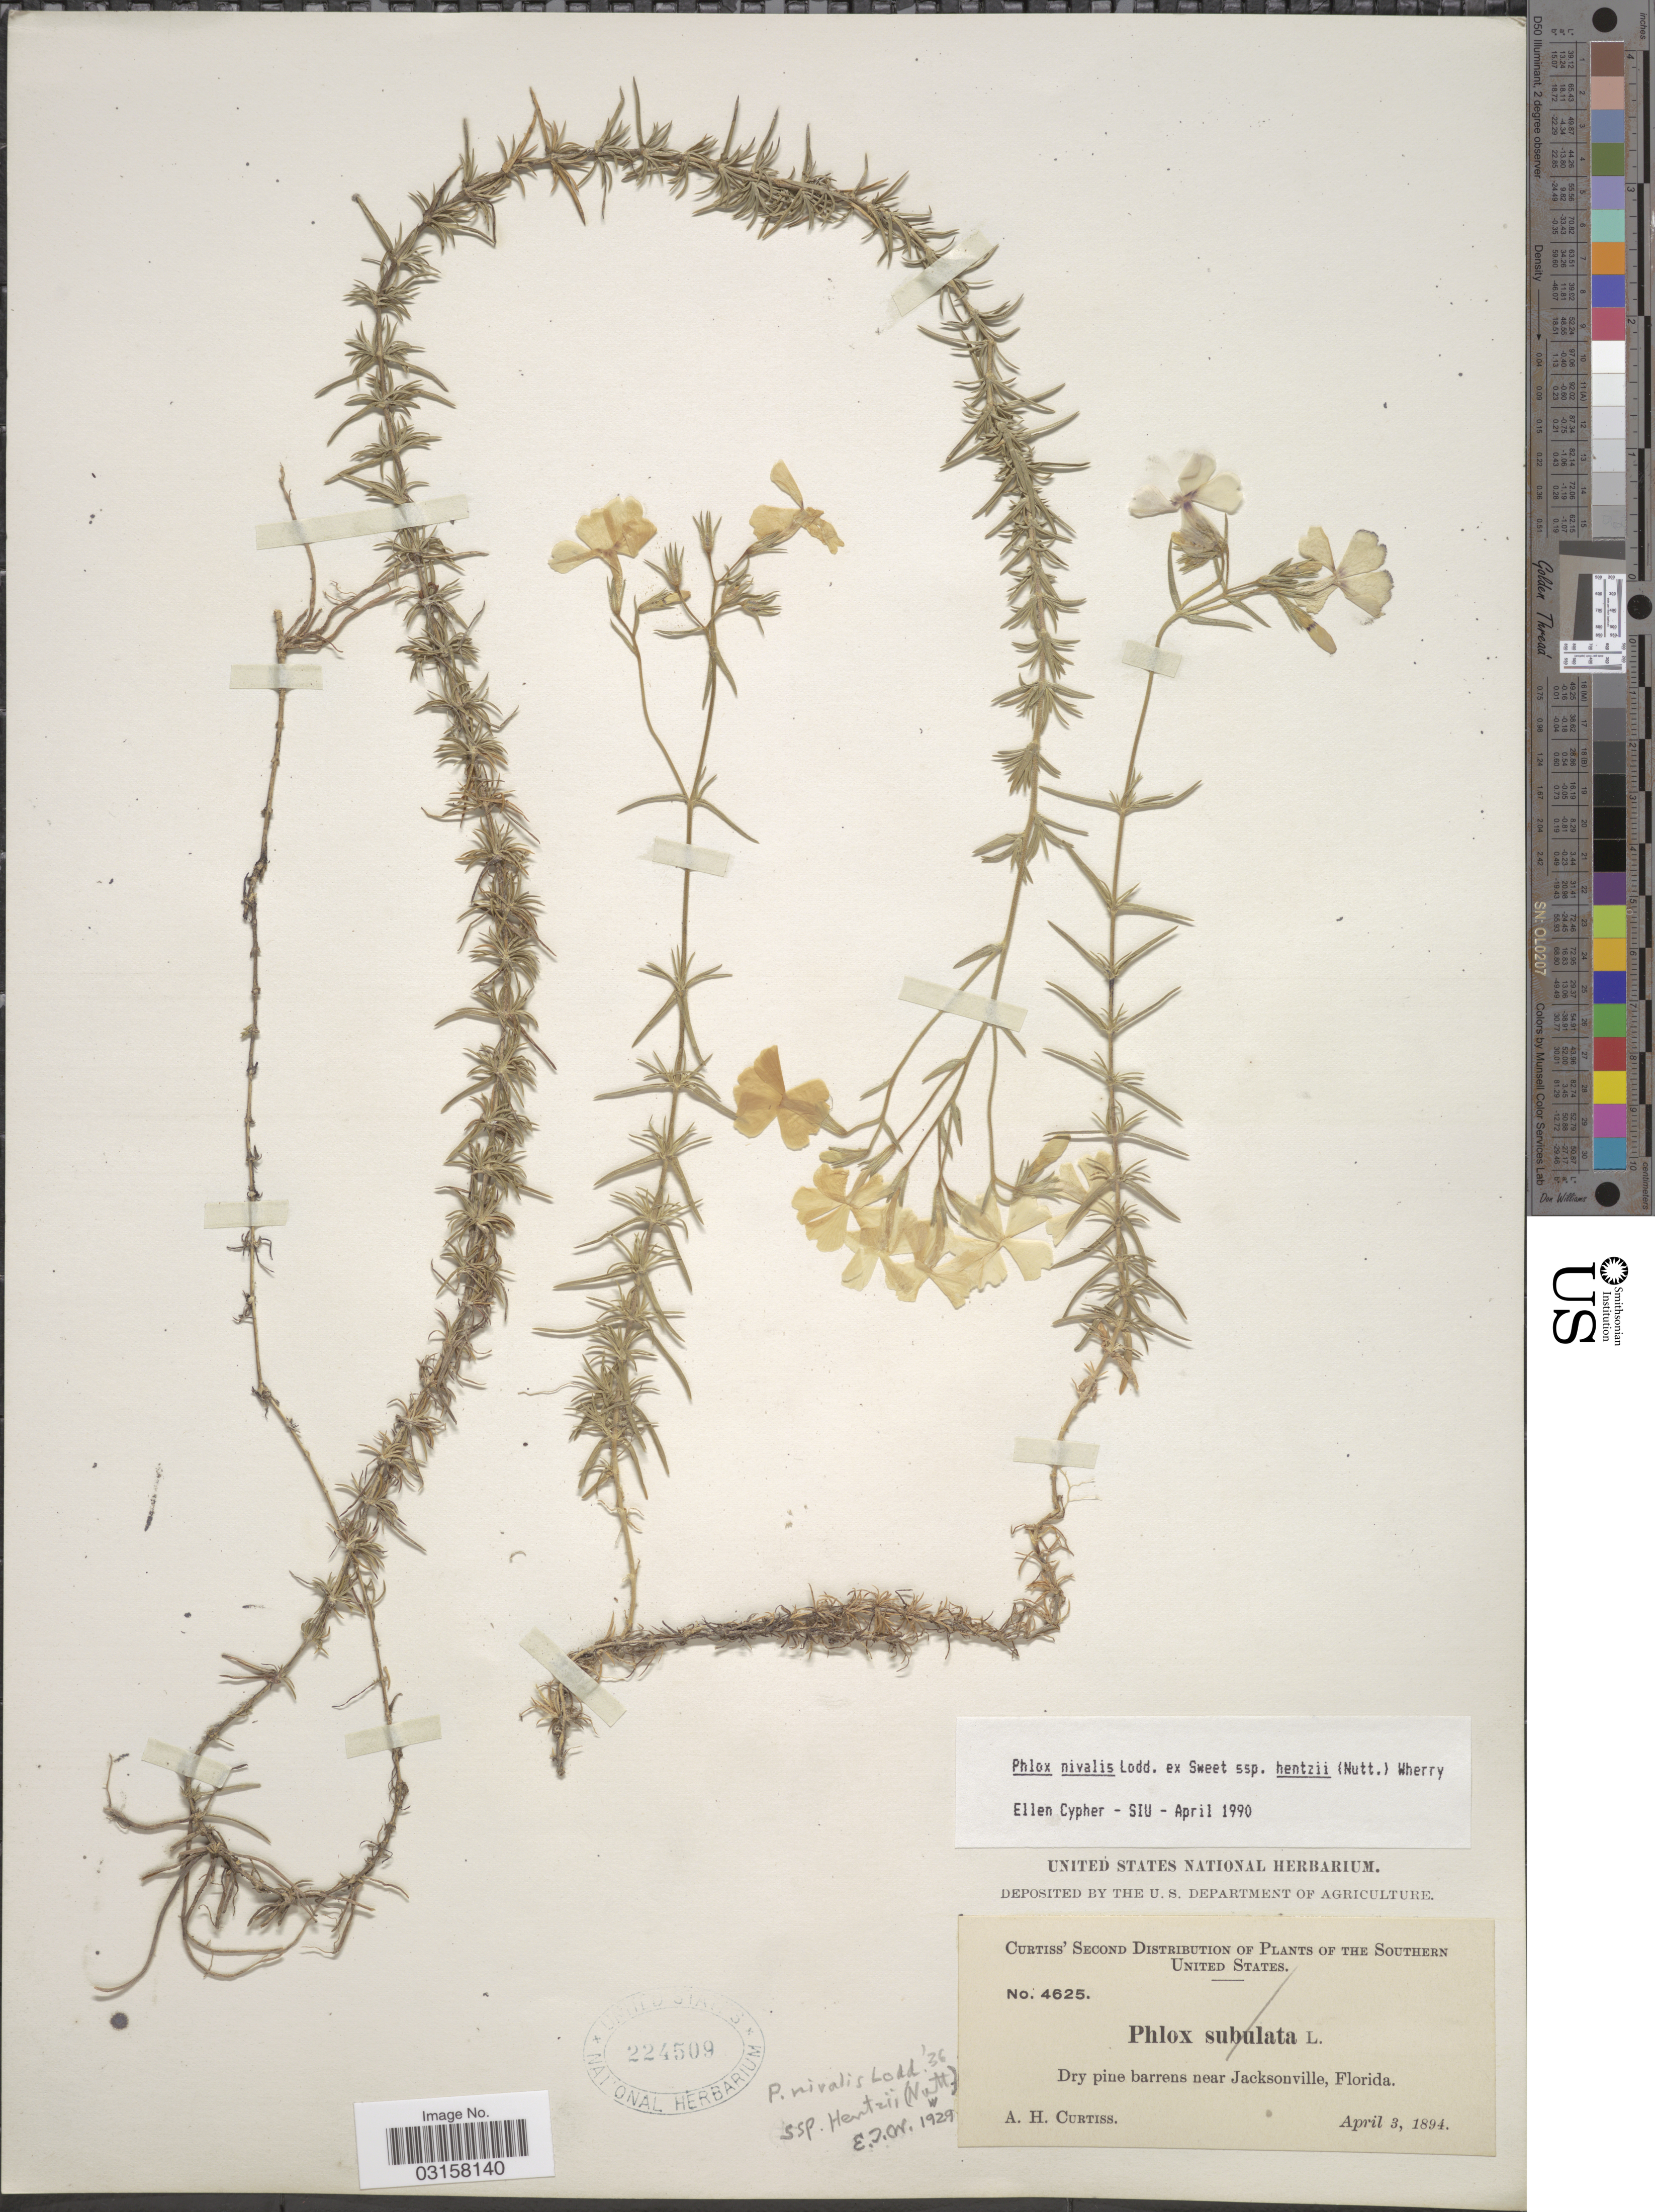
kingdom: Plantae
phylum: Tracheophyta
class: Magnoliopsida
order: Ericales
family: Polemoniaceae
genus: Phlox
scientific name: Phlox nivalis subsp. nivalis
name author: Lodd. ex Sweet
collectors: A. H. Curtiss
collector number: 4625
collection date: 1894-04-03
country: United States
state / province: Florida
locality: Southern United States. Dry pine barrens near Jacksonville.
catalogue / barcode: US 224509